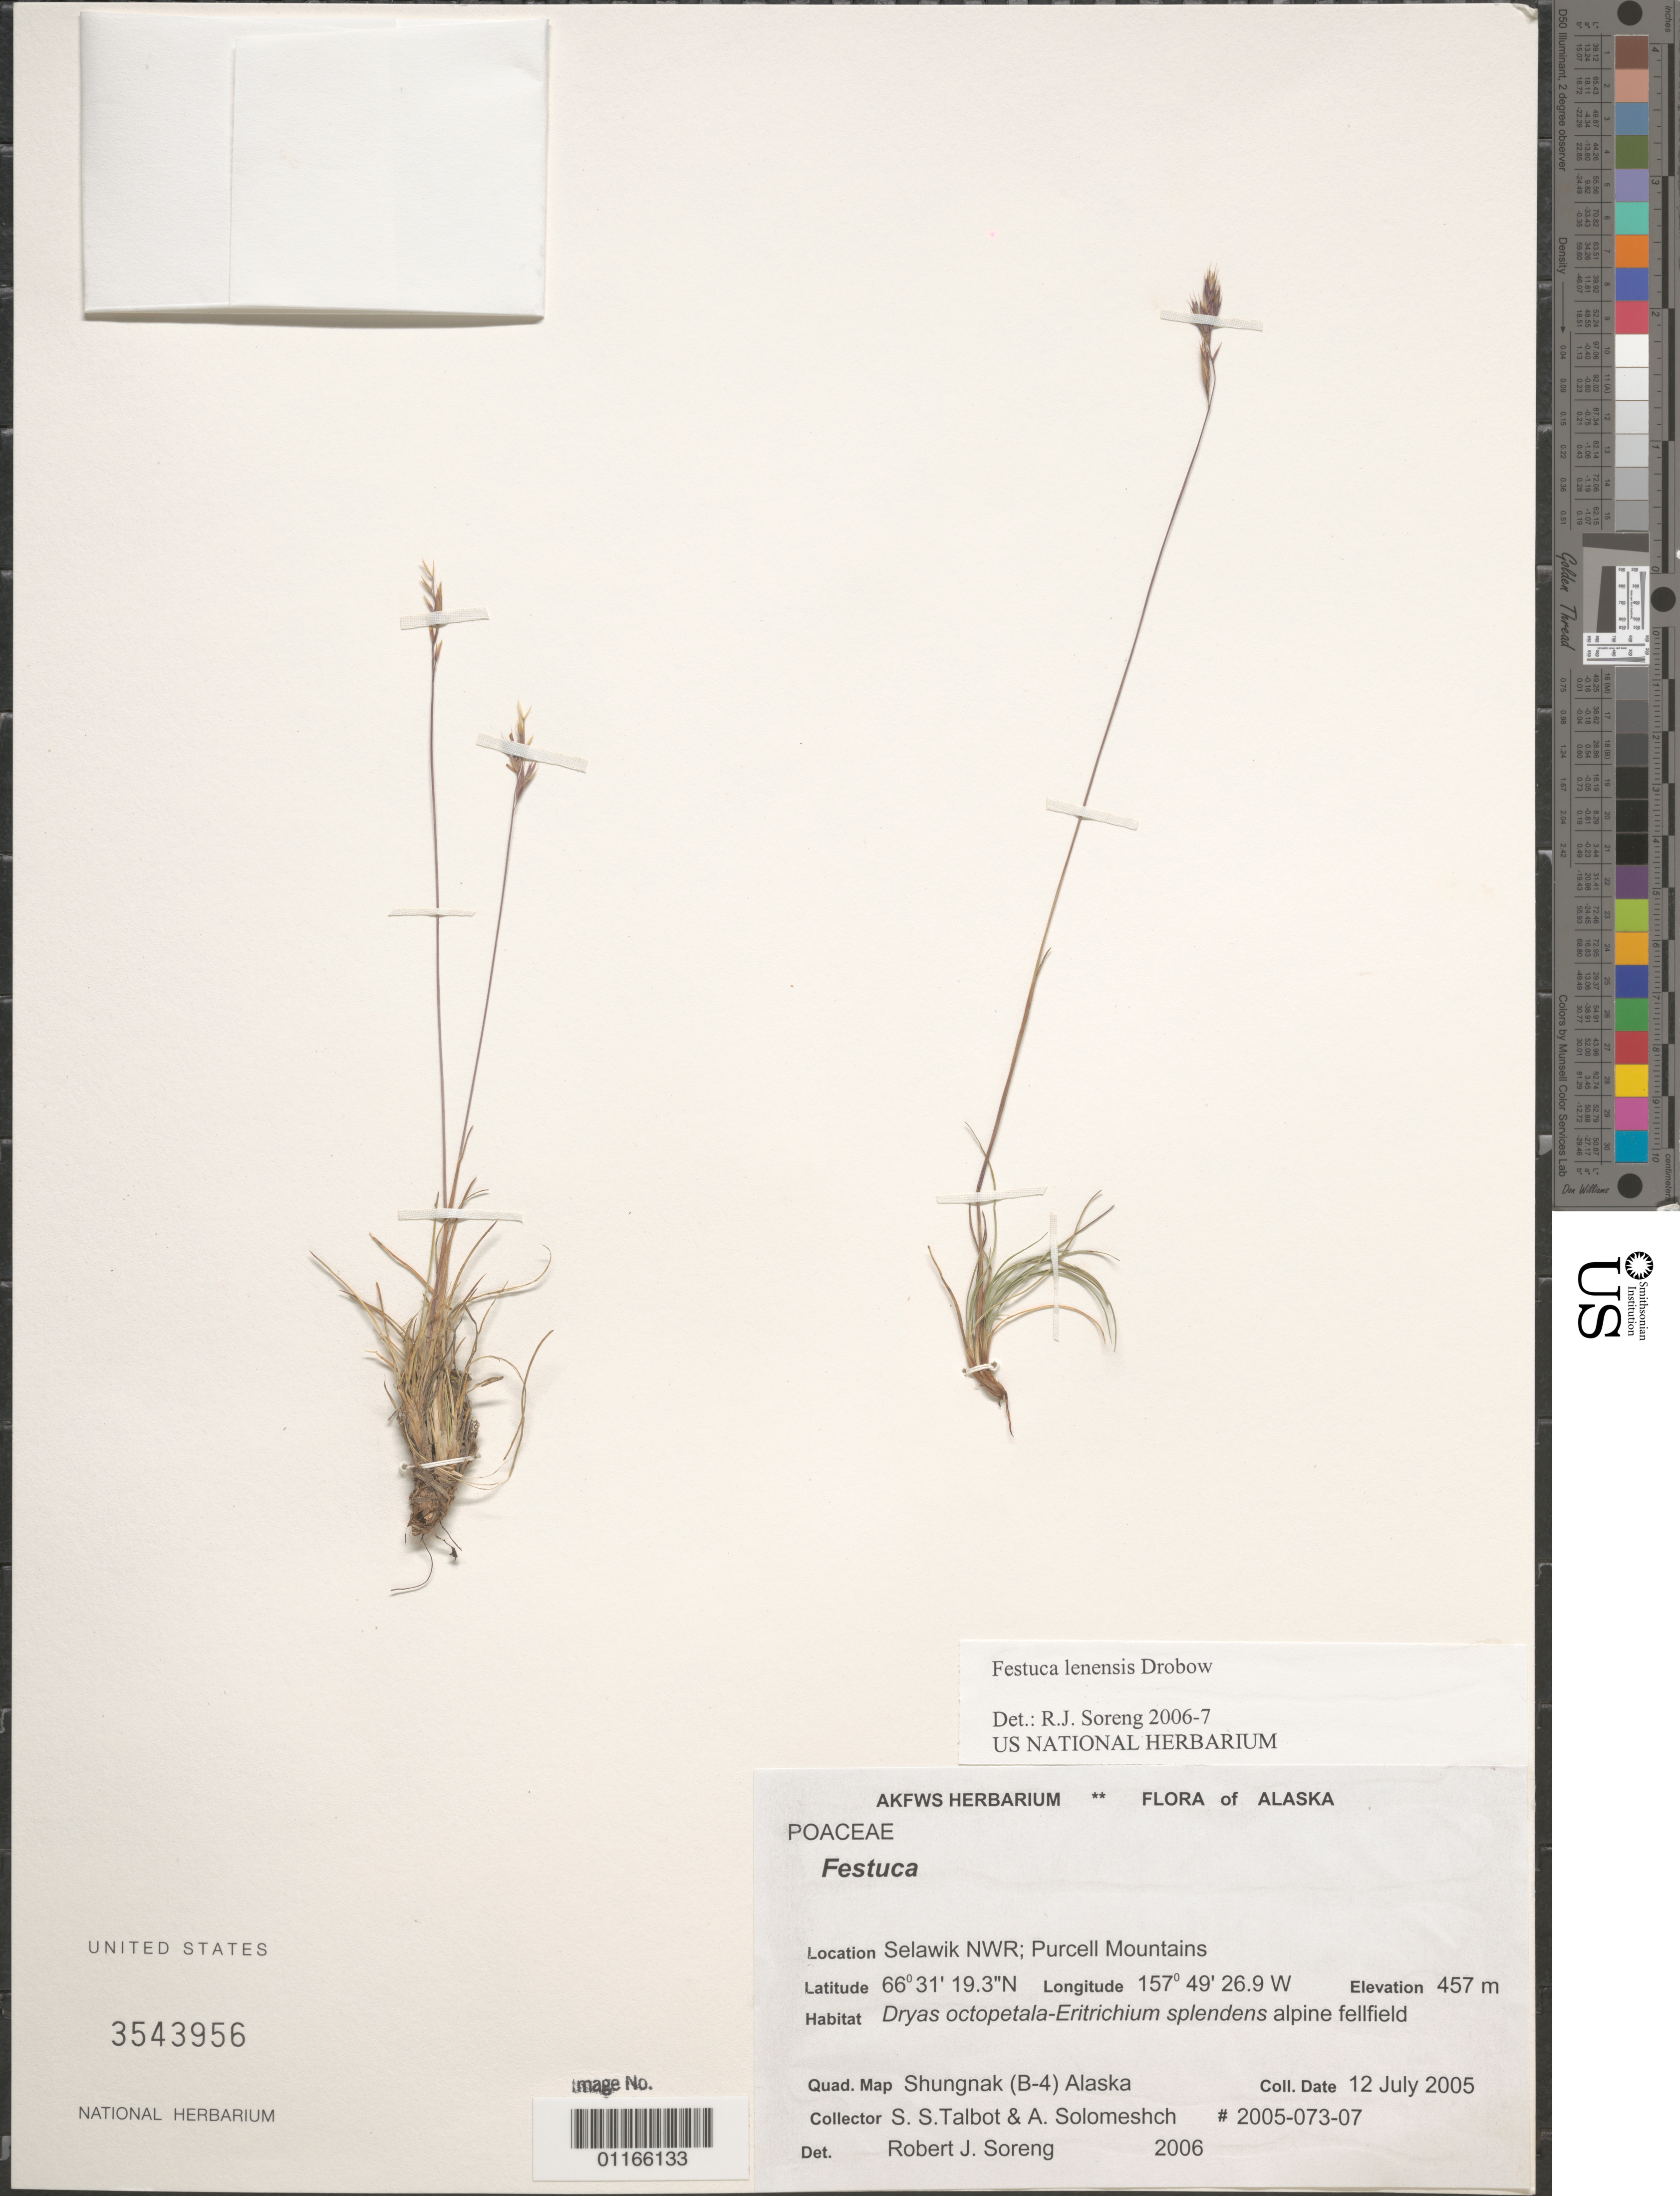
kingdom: Plantae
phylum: Tracheophyta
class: Liliopsida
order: Poales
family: Poaceae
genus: Festuca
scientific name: Festuca lenensis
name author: Drobow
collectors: S. S. Talbot & A. Solomeshch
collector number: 2005-073-07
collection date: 2005-07-12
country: United States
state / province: Alaska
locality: Selawik NWR; Purcell Mountains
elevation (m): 457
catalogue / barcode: US 3543956